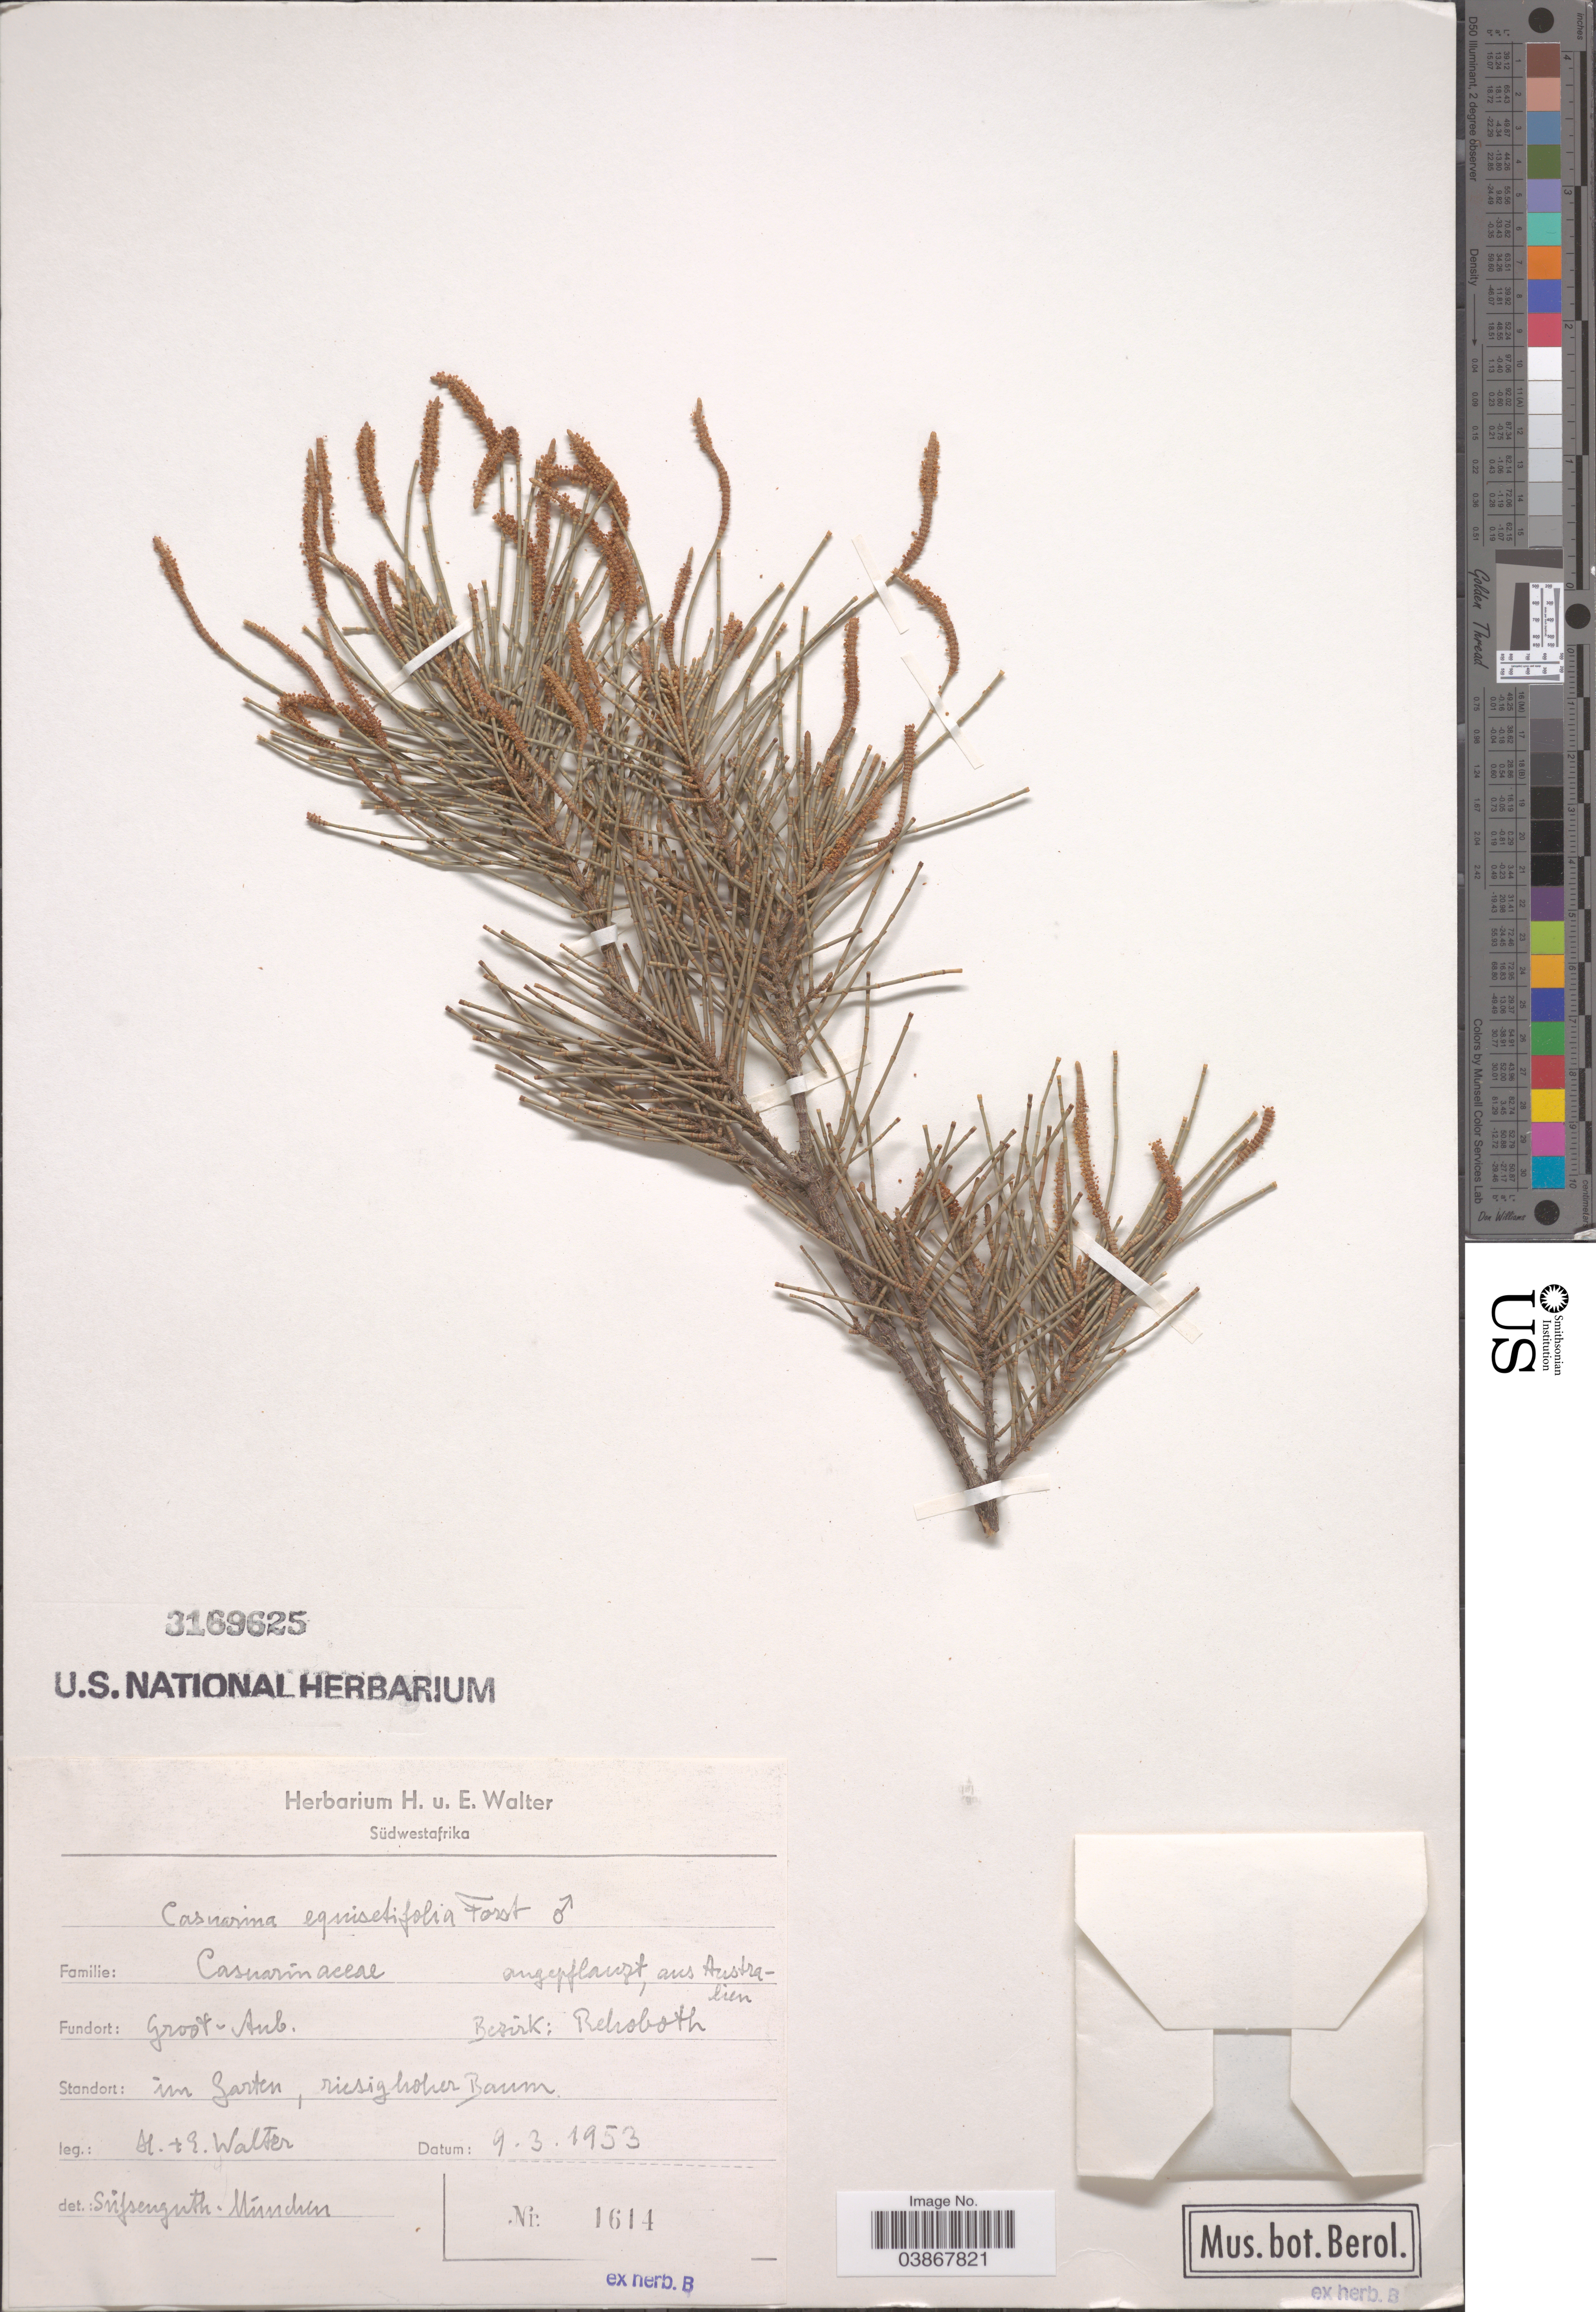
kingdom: Plantae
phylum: Tracheophyta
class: Magnoliopsida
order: Fagales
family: Casuarinaceae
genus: Casuarina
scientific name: Casuarina equisetifolia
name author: L.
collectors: H. P. H. Walter & E. Walter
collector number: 1614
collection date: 1953-03-09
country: Namibia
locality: Groot-Aub. Bezirk: Rehoboth.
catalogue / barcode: US 3169625